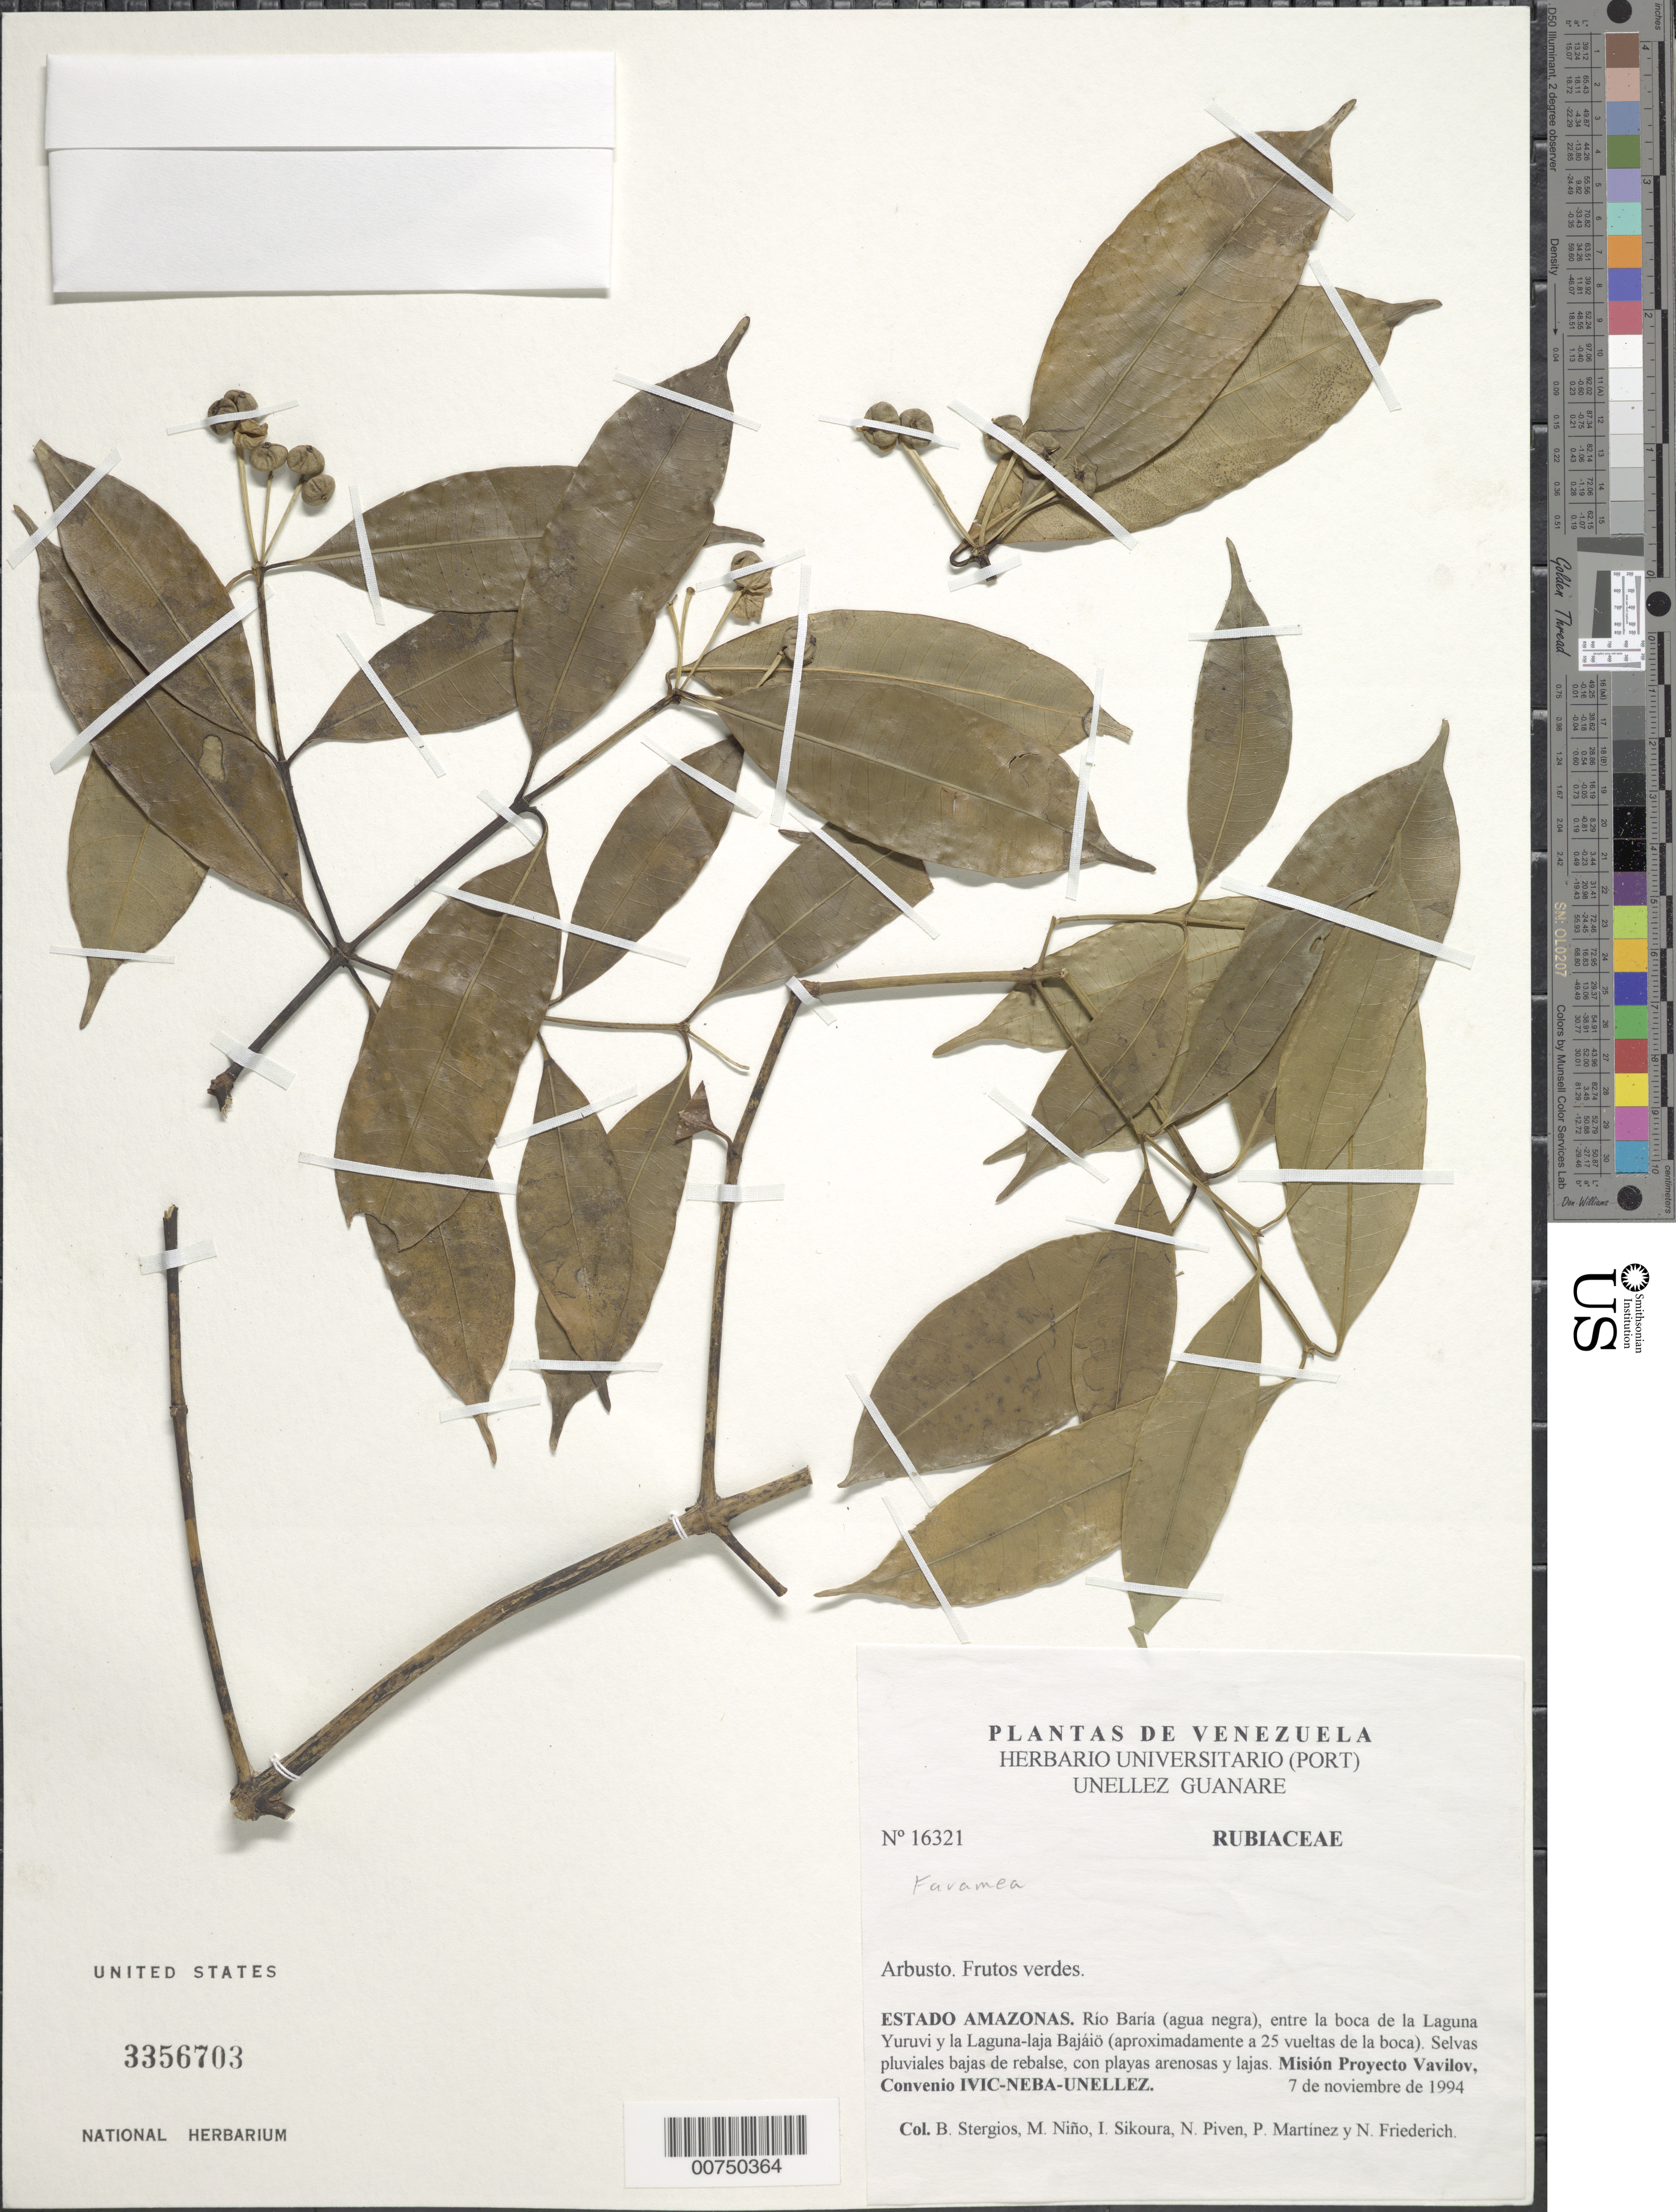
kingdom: Plantae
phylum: Tracheophyta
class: Magnoliopsida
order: Gentianales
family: Rubiaceae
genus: Faramea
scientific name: Faramea sp.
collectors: B. G. Stergios, S. M. Niño, I. Sikoura, N. Piven, P. Martinez & N. Friederich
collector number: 16321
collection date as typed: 7-Nov-94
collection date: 1994-11-07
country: Venezuela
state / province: Amazonas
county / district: Río Negro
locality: Río Baría, entre la boca de la Laguna Yuruvi y la Laguna-laja Bajáiö (aprox. a 25 vueltas de la boca)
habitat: Selvas pluviales bajas de rebalse, con playas arenosas y lajas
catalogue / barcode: US 3356703